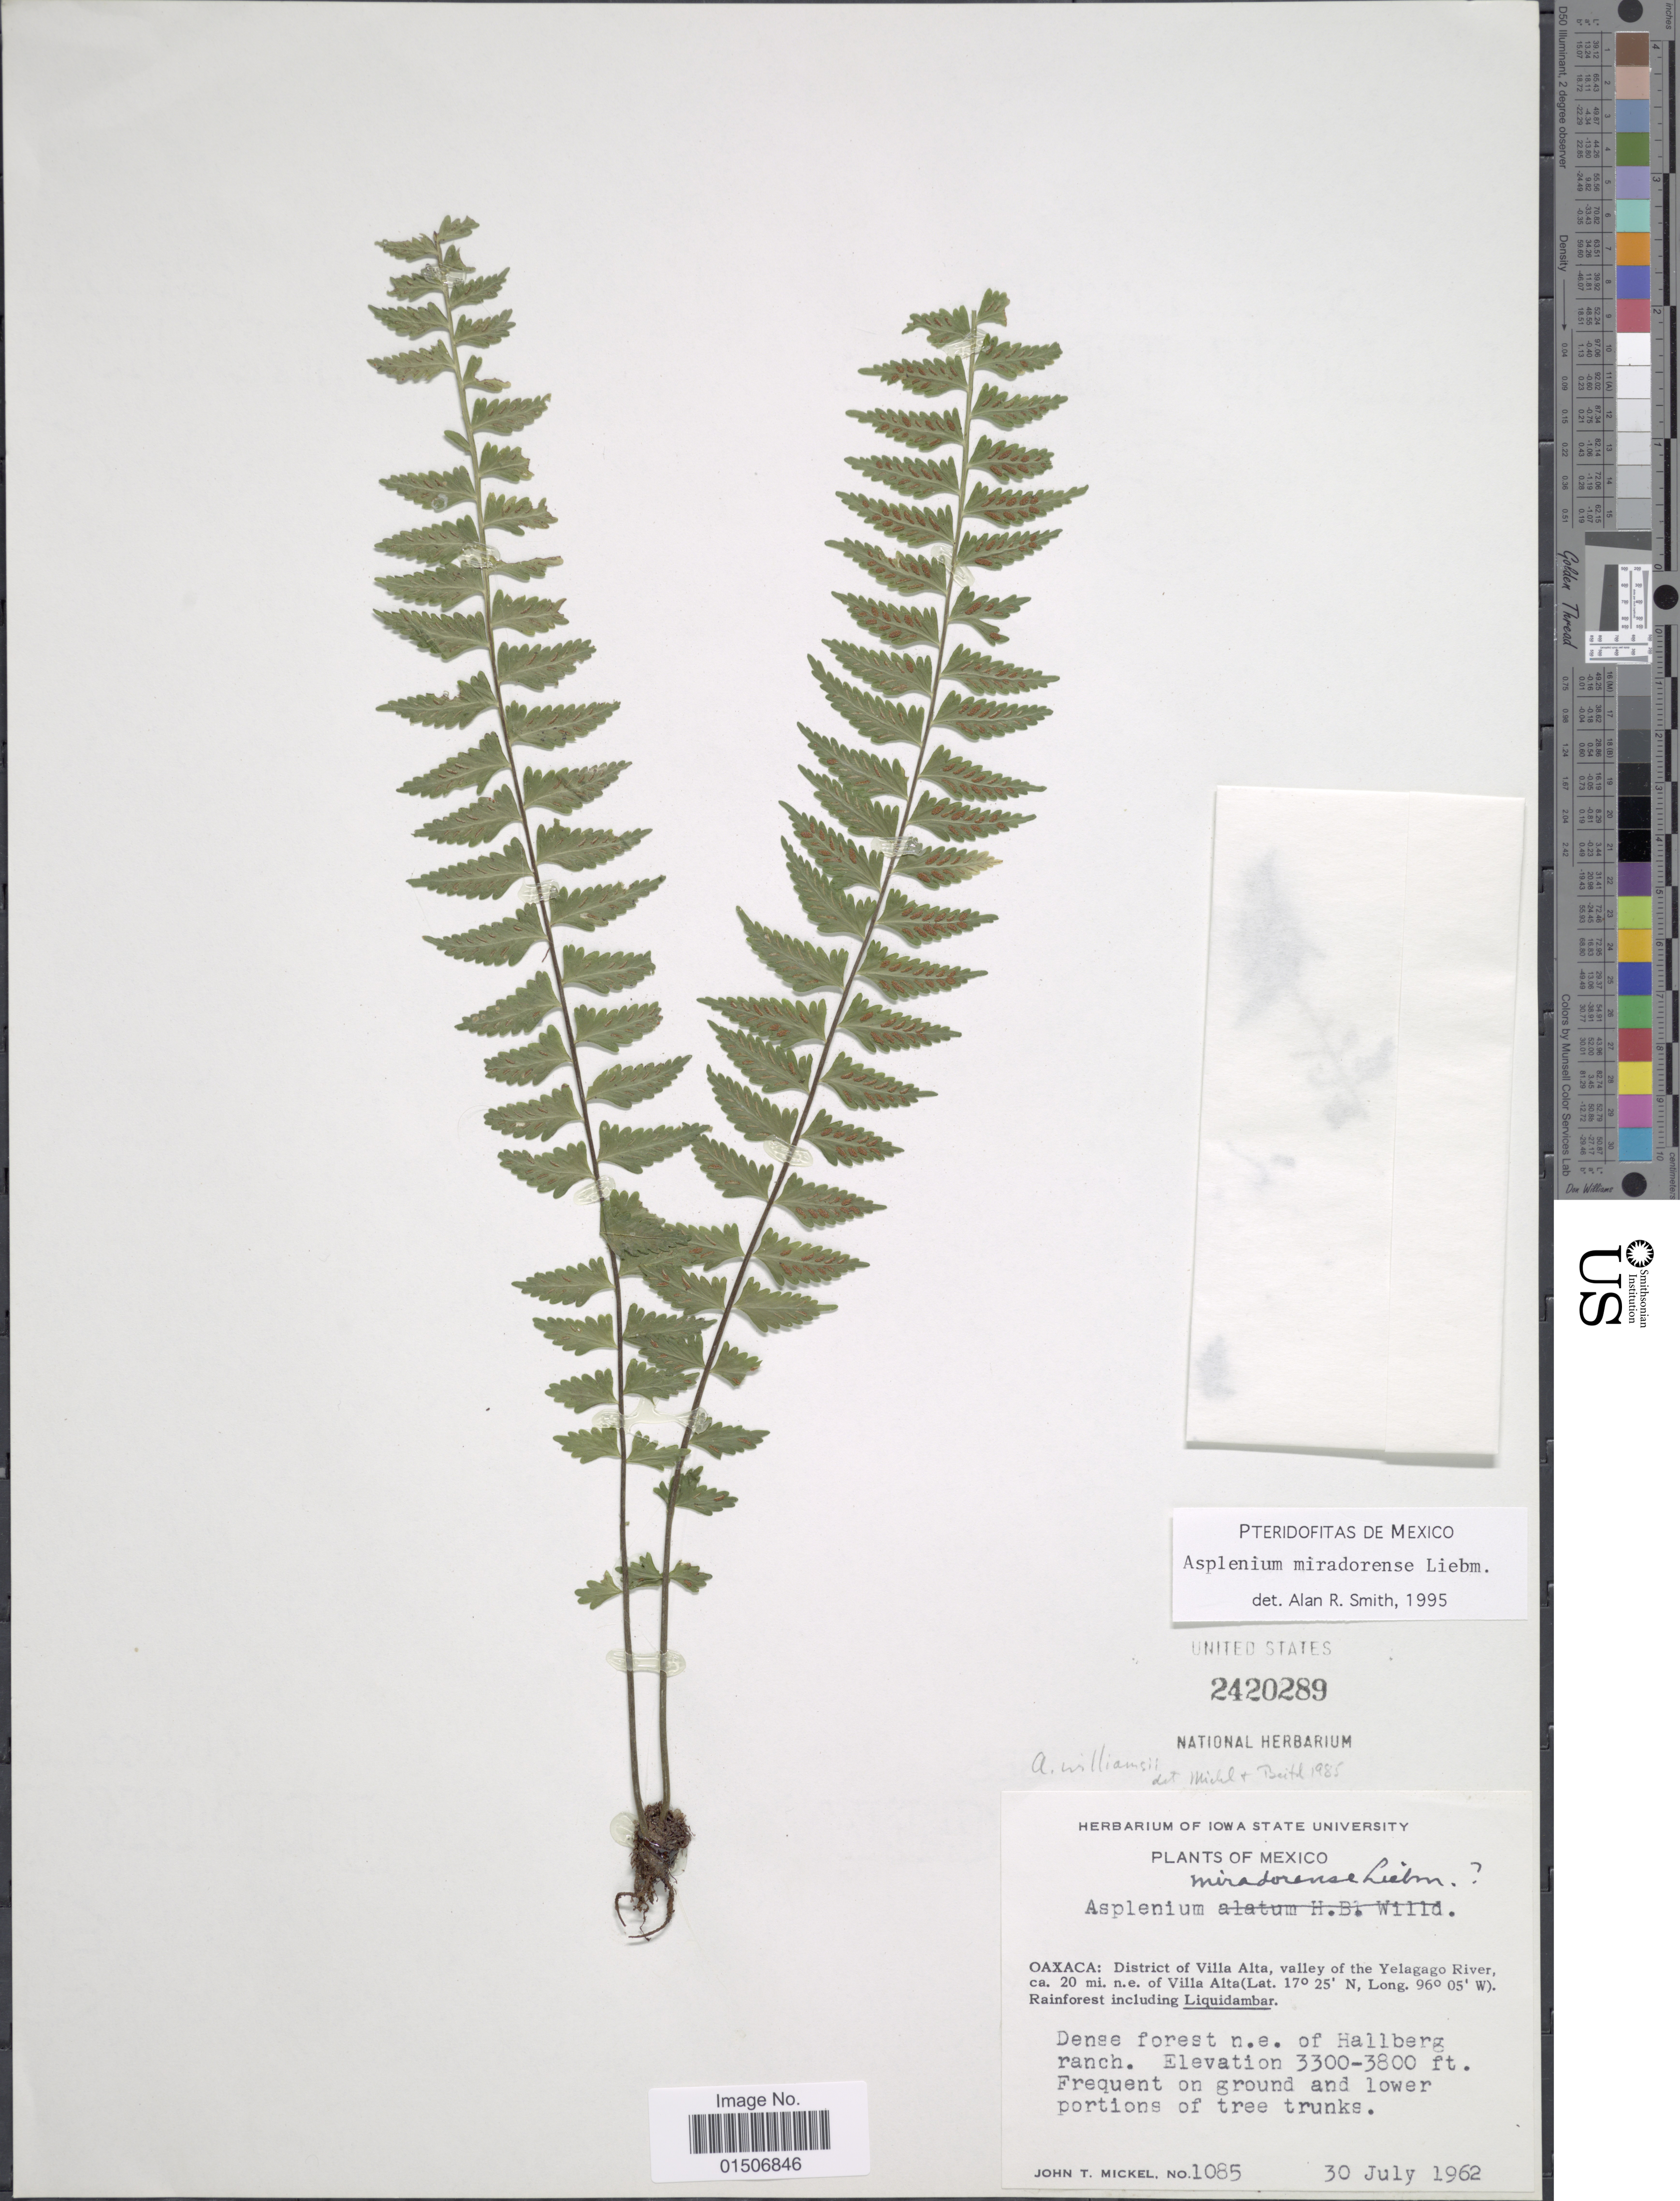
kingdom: Plantae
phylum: Tracheophyta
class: Polypodiopsida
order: Polypodiales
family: Aspleniaceae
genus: Asplenium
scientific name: Asplenium miradorense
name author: Liebm.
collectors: J. T. Mickel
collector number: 1085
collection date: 1962-07-30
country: Mexico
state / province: Oaxaca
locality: District of Villa Alta, avlley of the Yelagago River, ca. 20 mi. n.e. of Villa Alta. Rainforest including Liquidambar. Dense forest n.e. of Hallberg ranch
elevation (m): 1006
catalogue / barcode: US 2420289